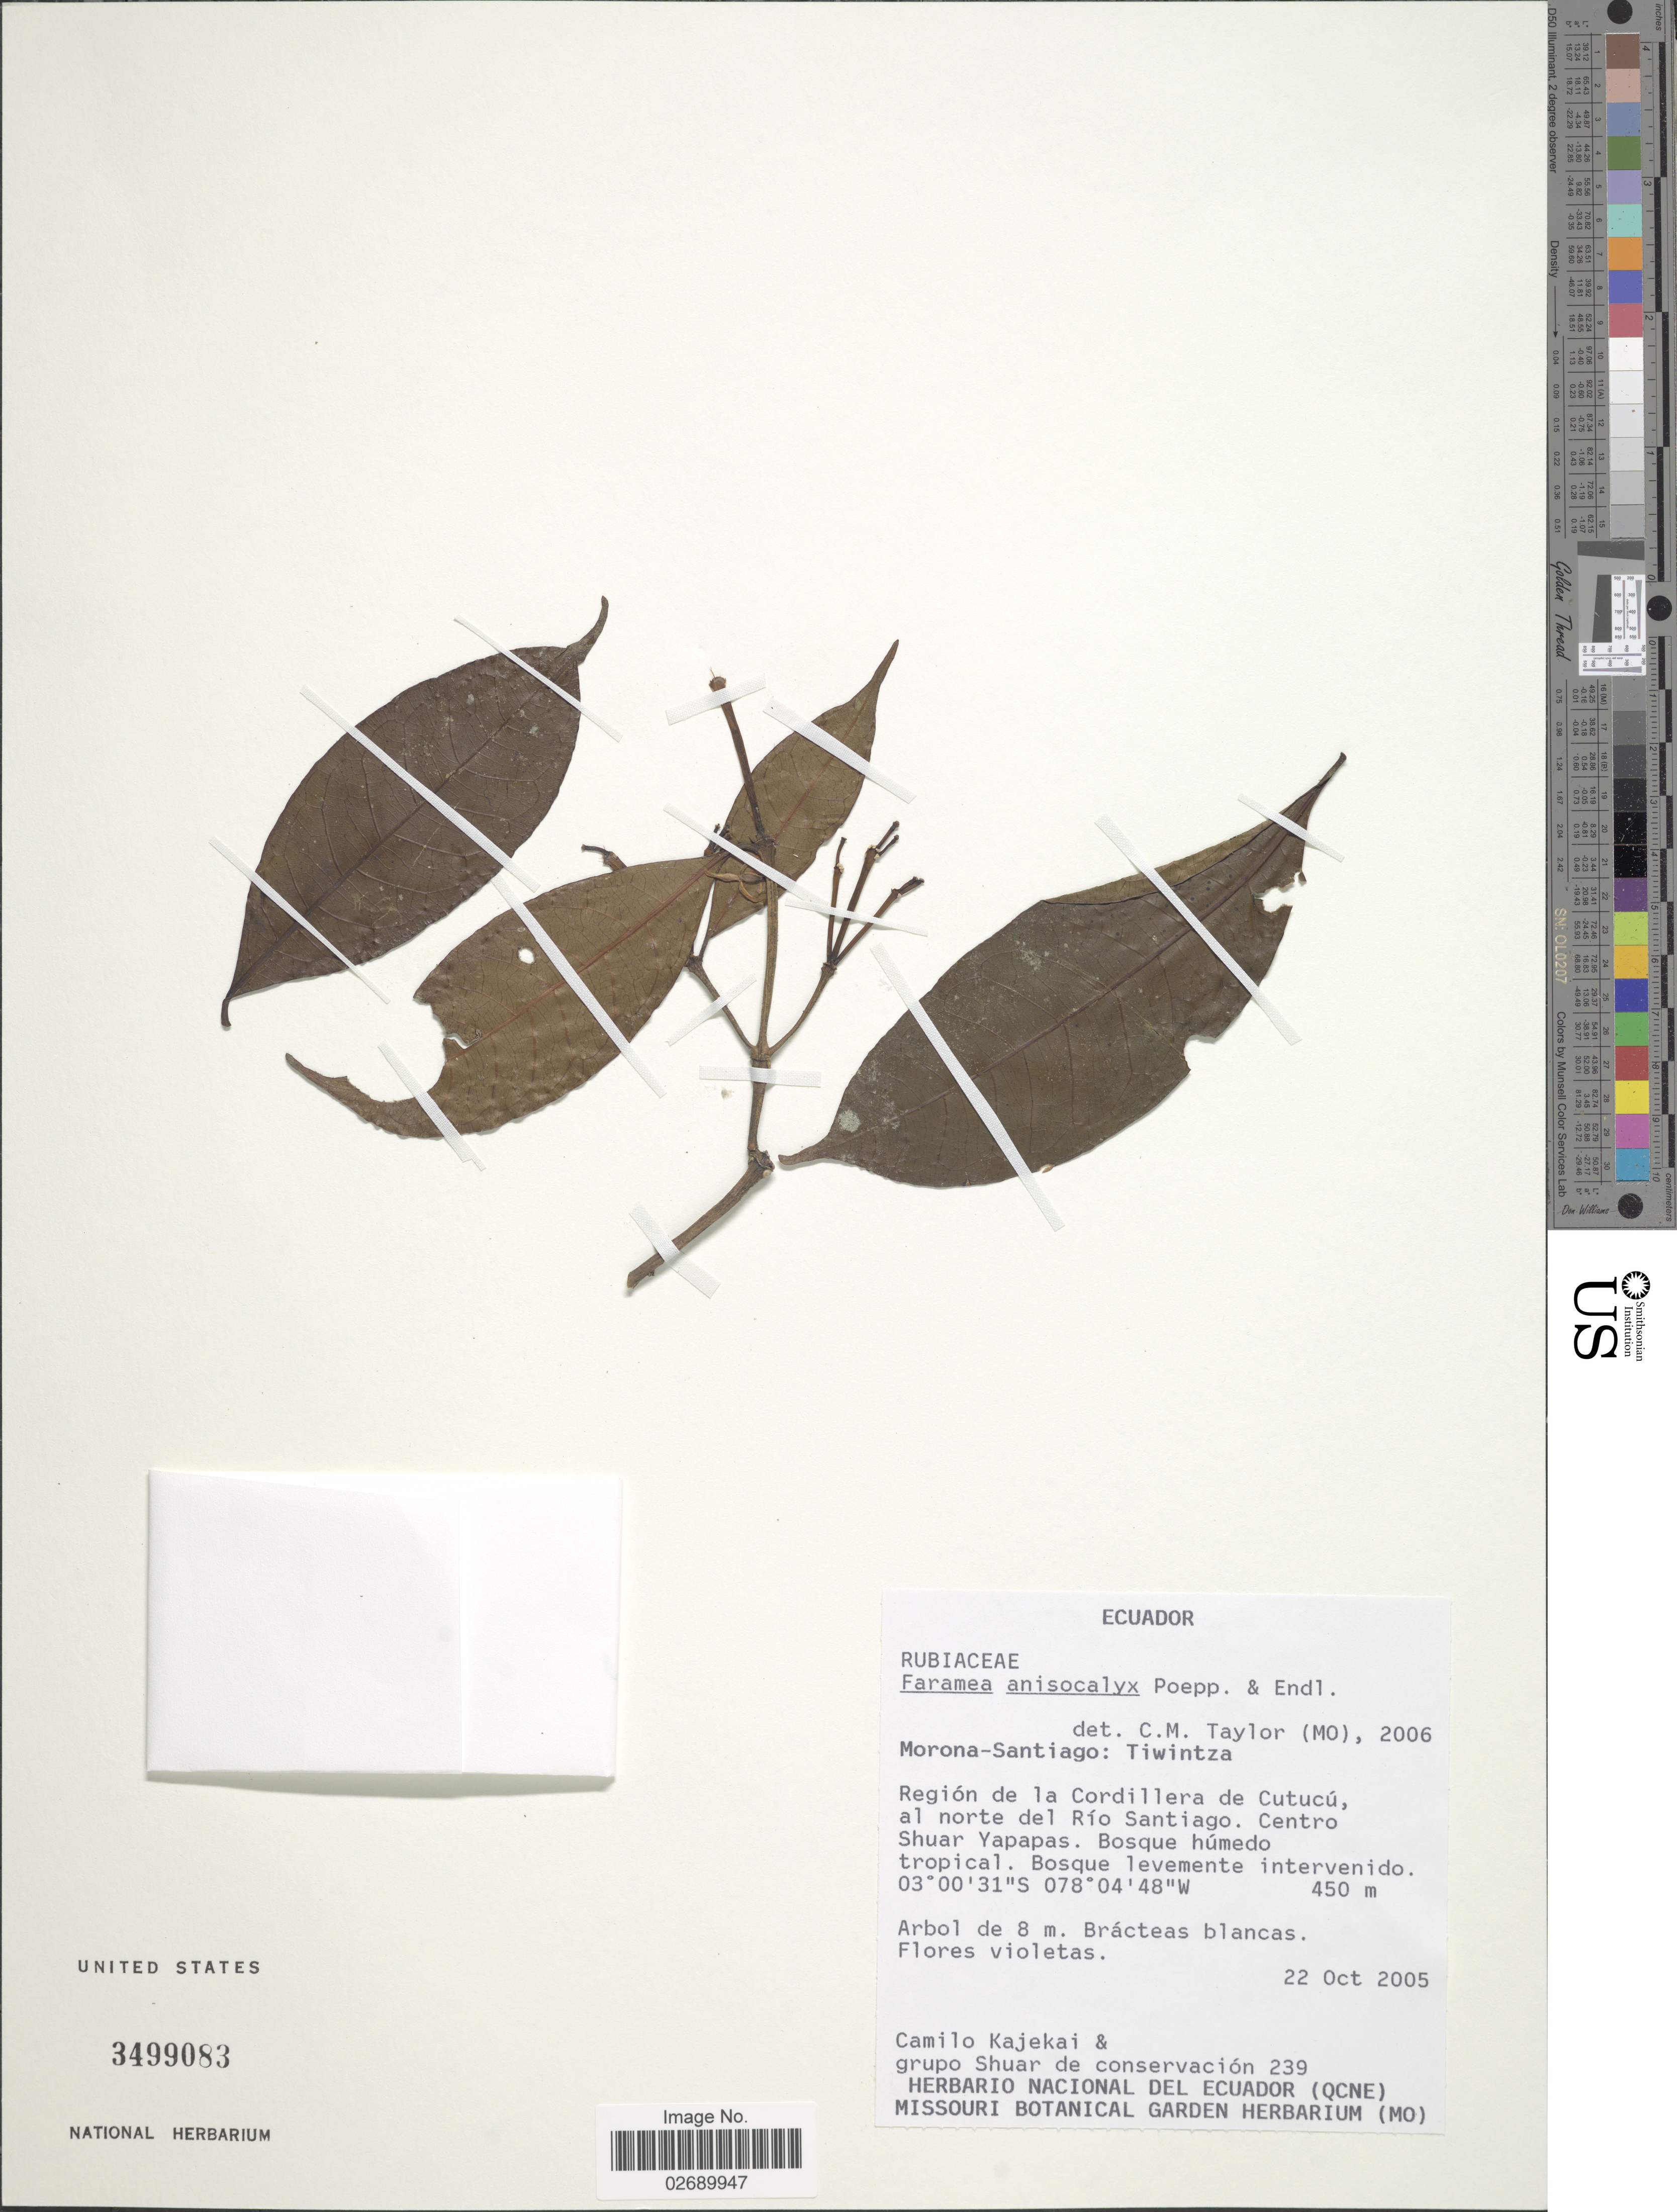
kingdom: Plantae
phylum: Tracheophyta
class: Magnoliopsida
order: Gentianales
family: Rubiaceae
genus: Faramea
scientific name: Faramea anisocalyx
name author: Poepp. & Endl.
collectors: C. Kajekai & Grupo Shuar de conservación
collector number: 239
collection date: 2005-10-22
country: Ecuador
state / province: Morona-Santiago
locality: Tiwintza. Region de la Cordillera de Cutucu al norte del Rio Santiago. Centro Shuar Yapapas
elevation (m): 450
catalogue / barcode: US 3499083